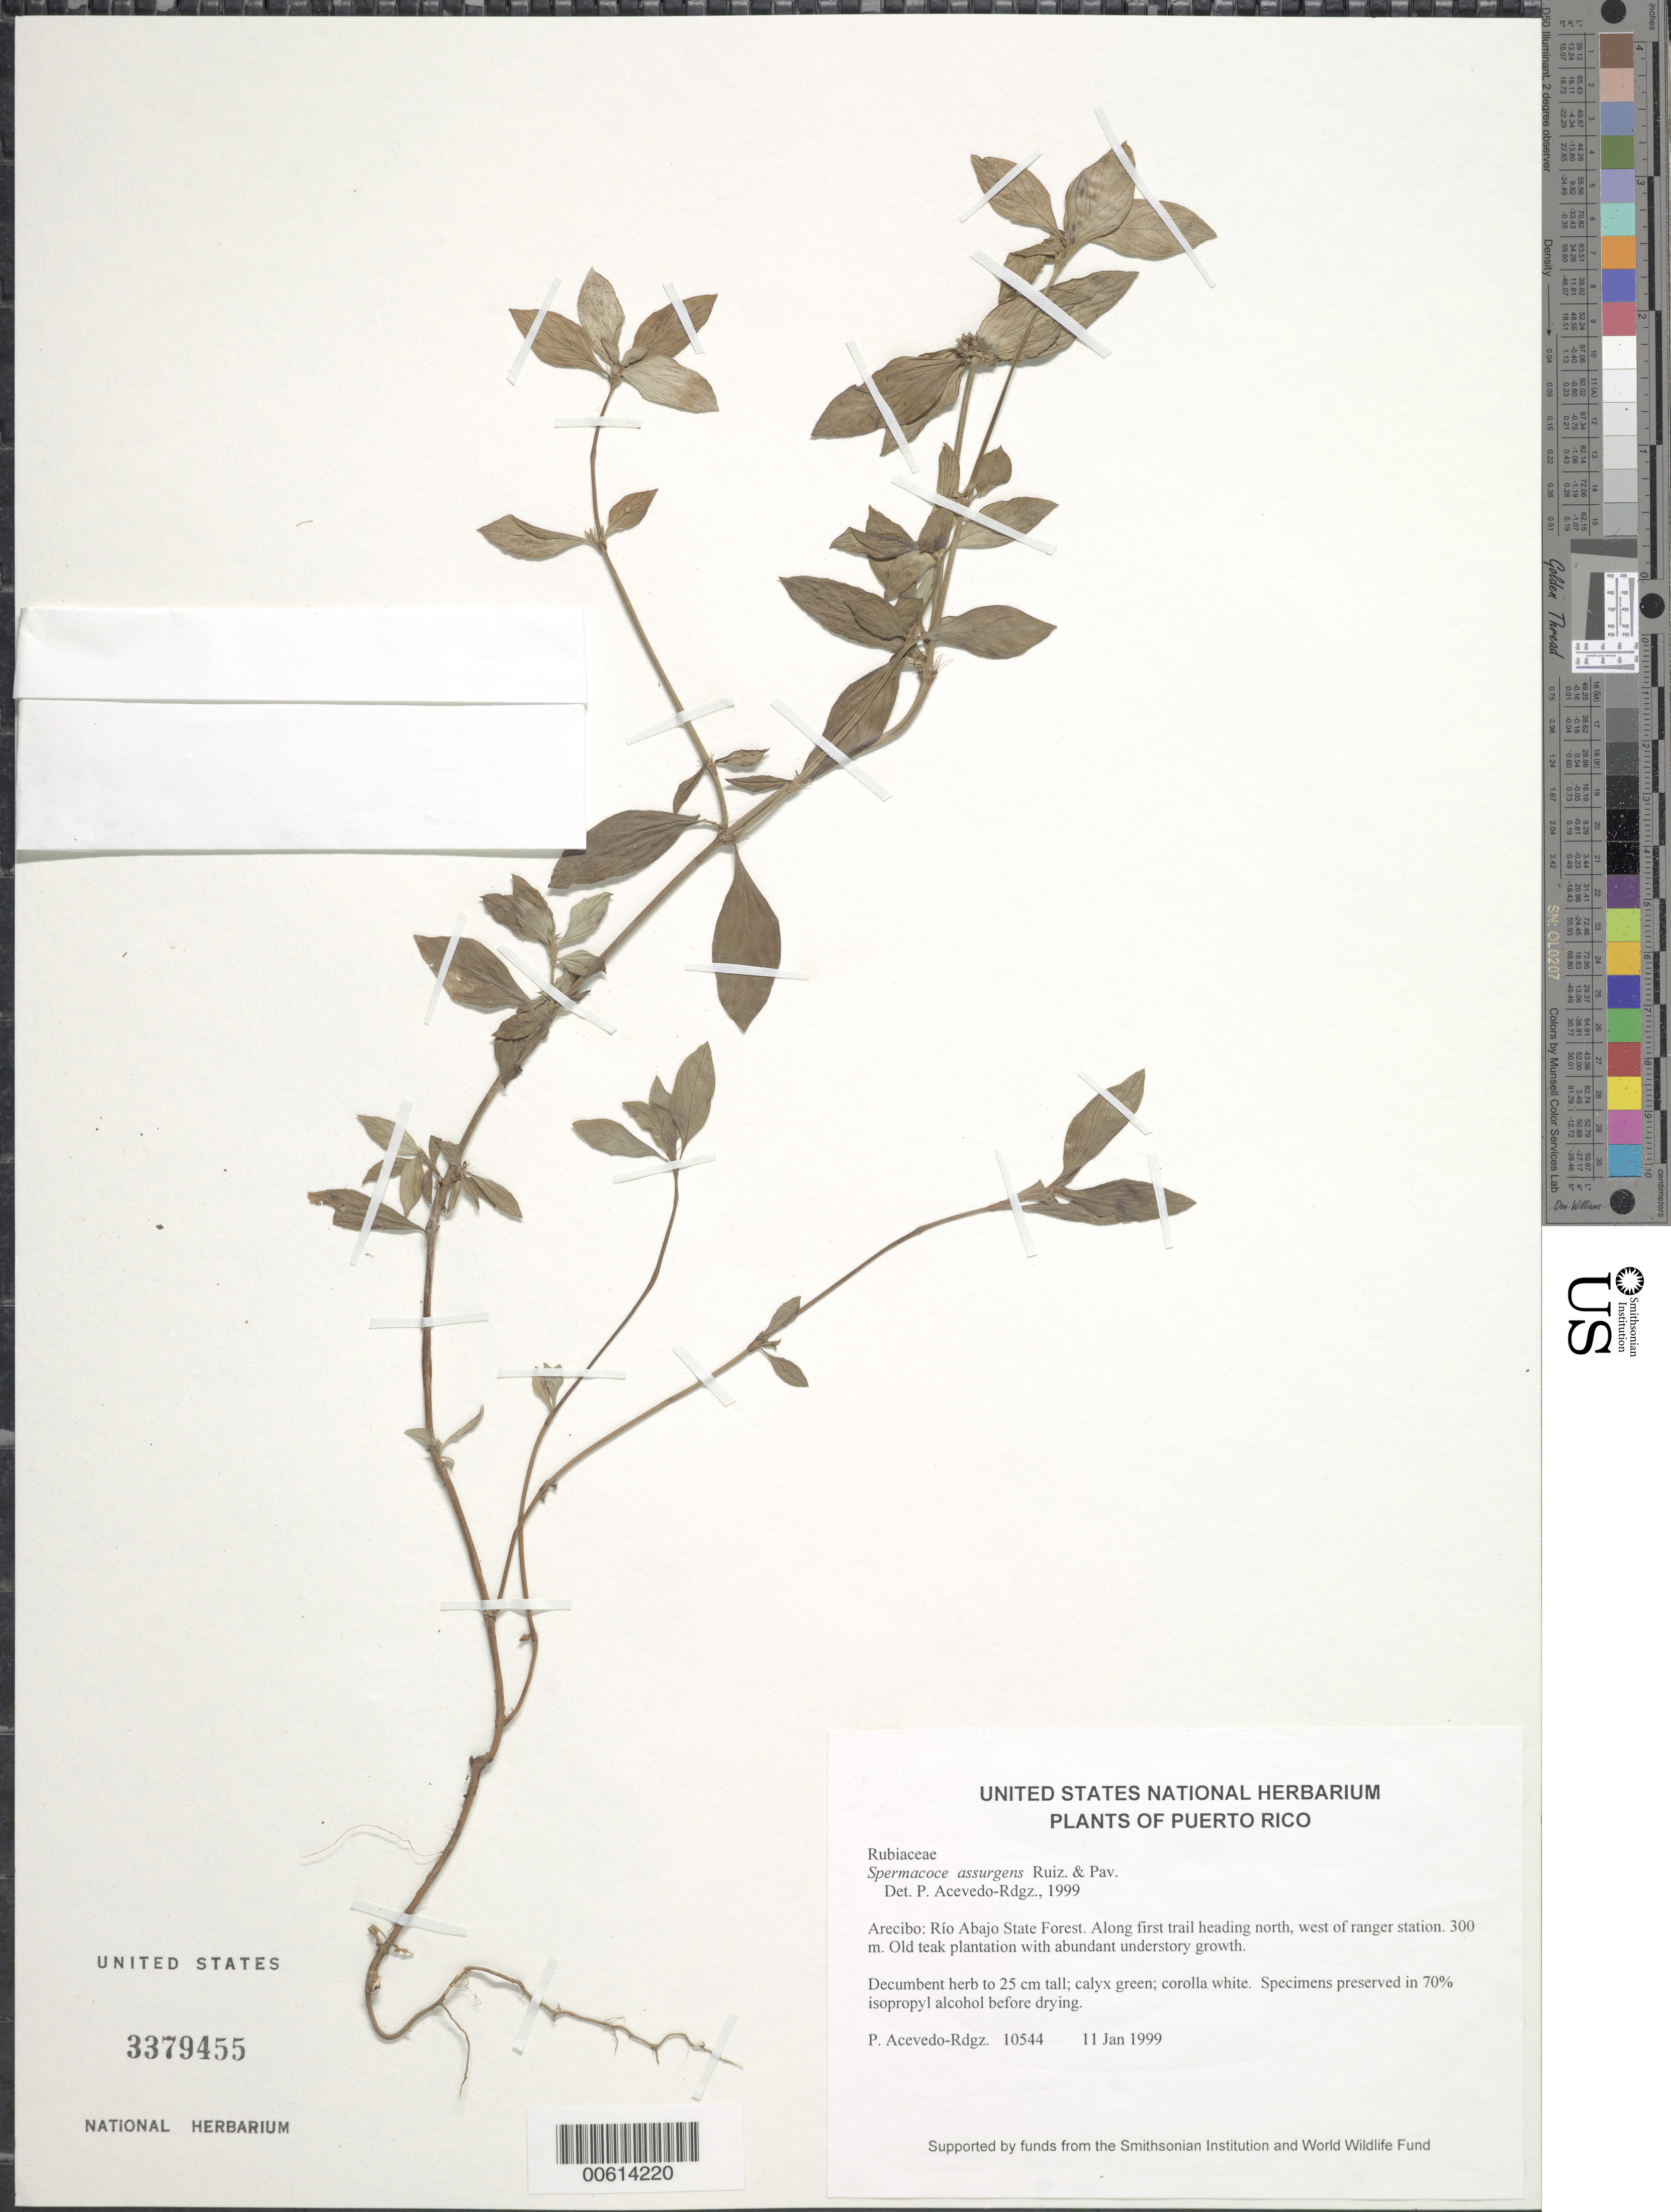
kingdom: Plantae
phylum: Tracheophyta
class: Magnoliopsida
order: Gentianales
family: Rubiaceae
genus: Spermacoce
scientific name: Spermacoce assurgens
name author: Ruiz & Pav.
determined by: Acevedo-Rodríguez, P., (BOT), Smithsonian Institution - National Museum of Natural History (UNITED STATES)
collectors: P. Acevedo-Rodr.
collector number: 10544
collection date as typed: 11 Jan 1999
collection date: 1999-01-11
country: Puerto Rico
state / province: Arecibo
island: Puerto Rico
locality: Arecibo; Río Abajo State Forest. Along first trail heading north, west of ranger station.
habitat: Old teak plantation with abundant understory growth.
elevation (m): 300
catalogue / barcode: US 3379455